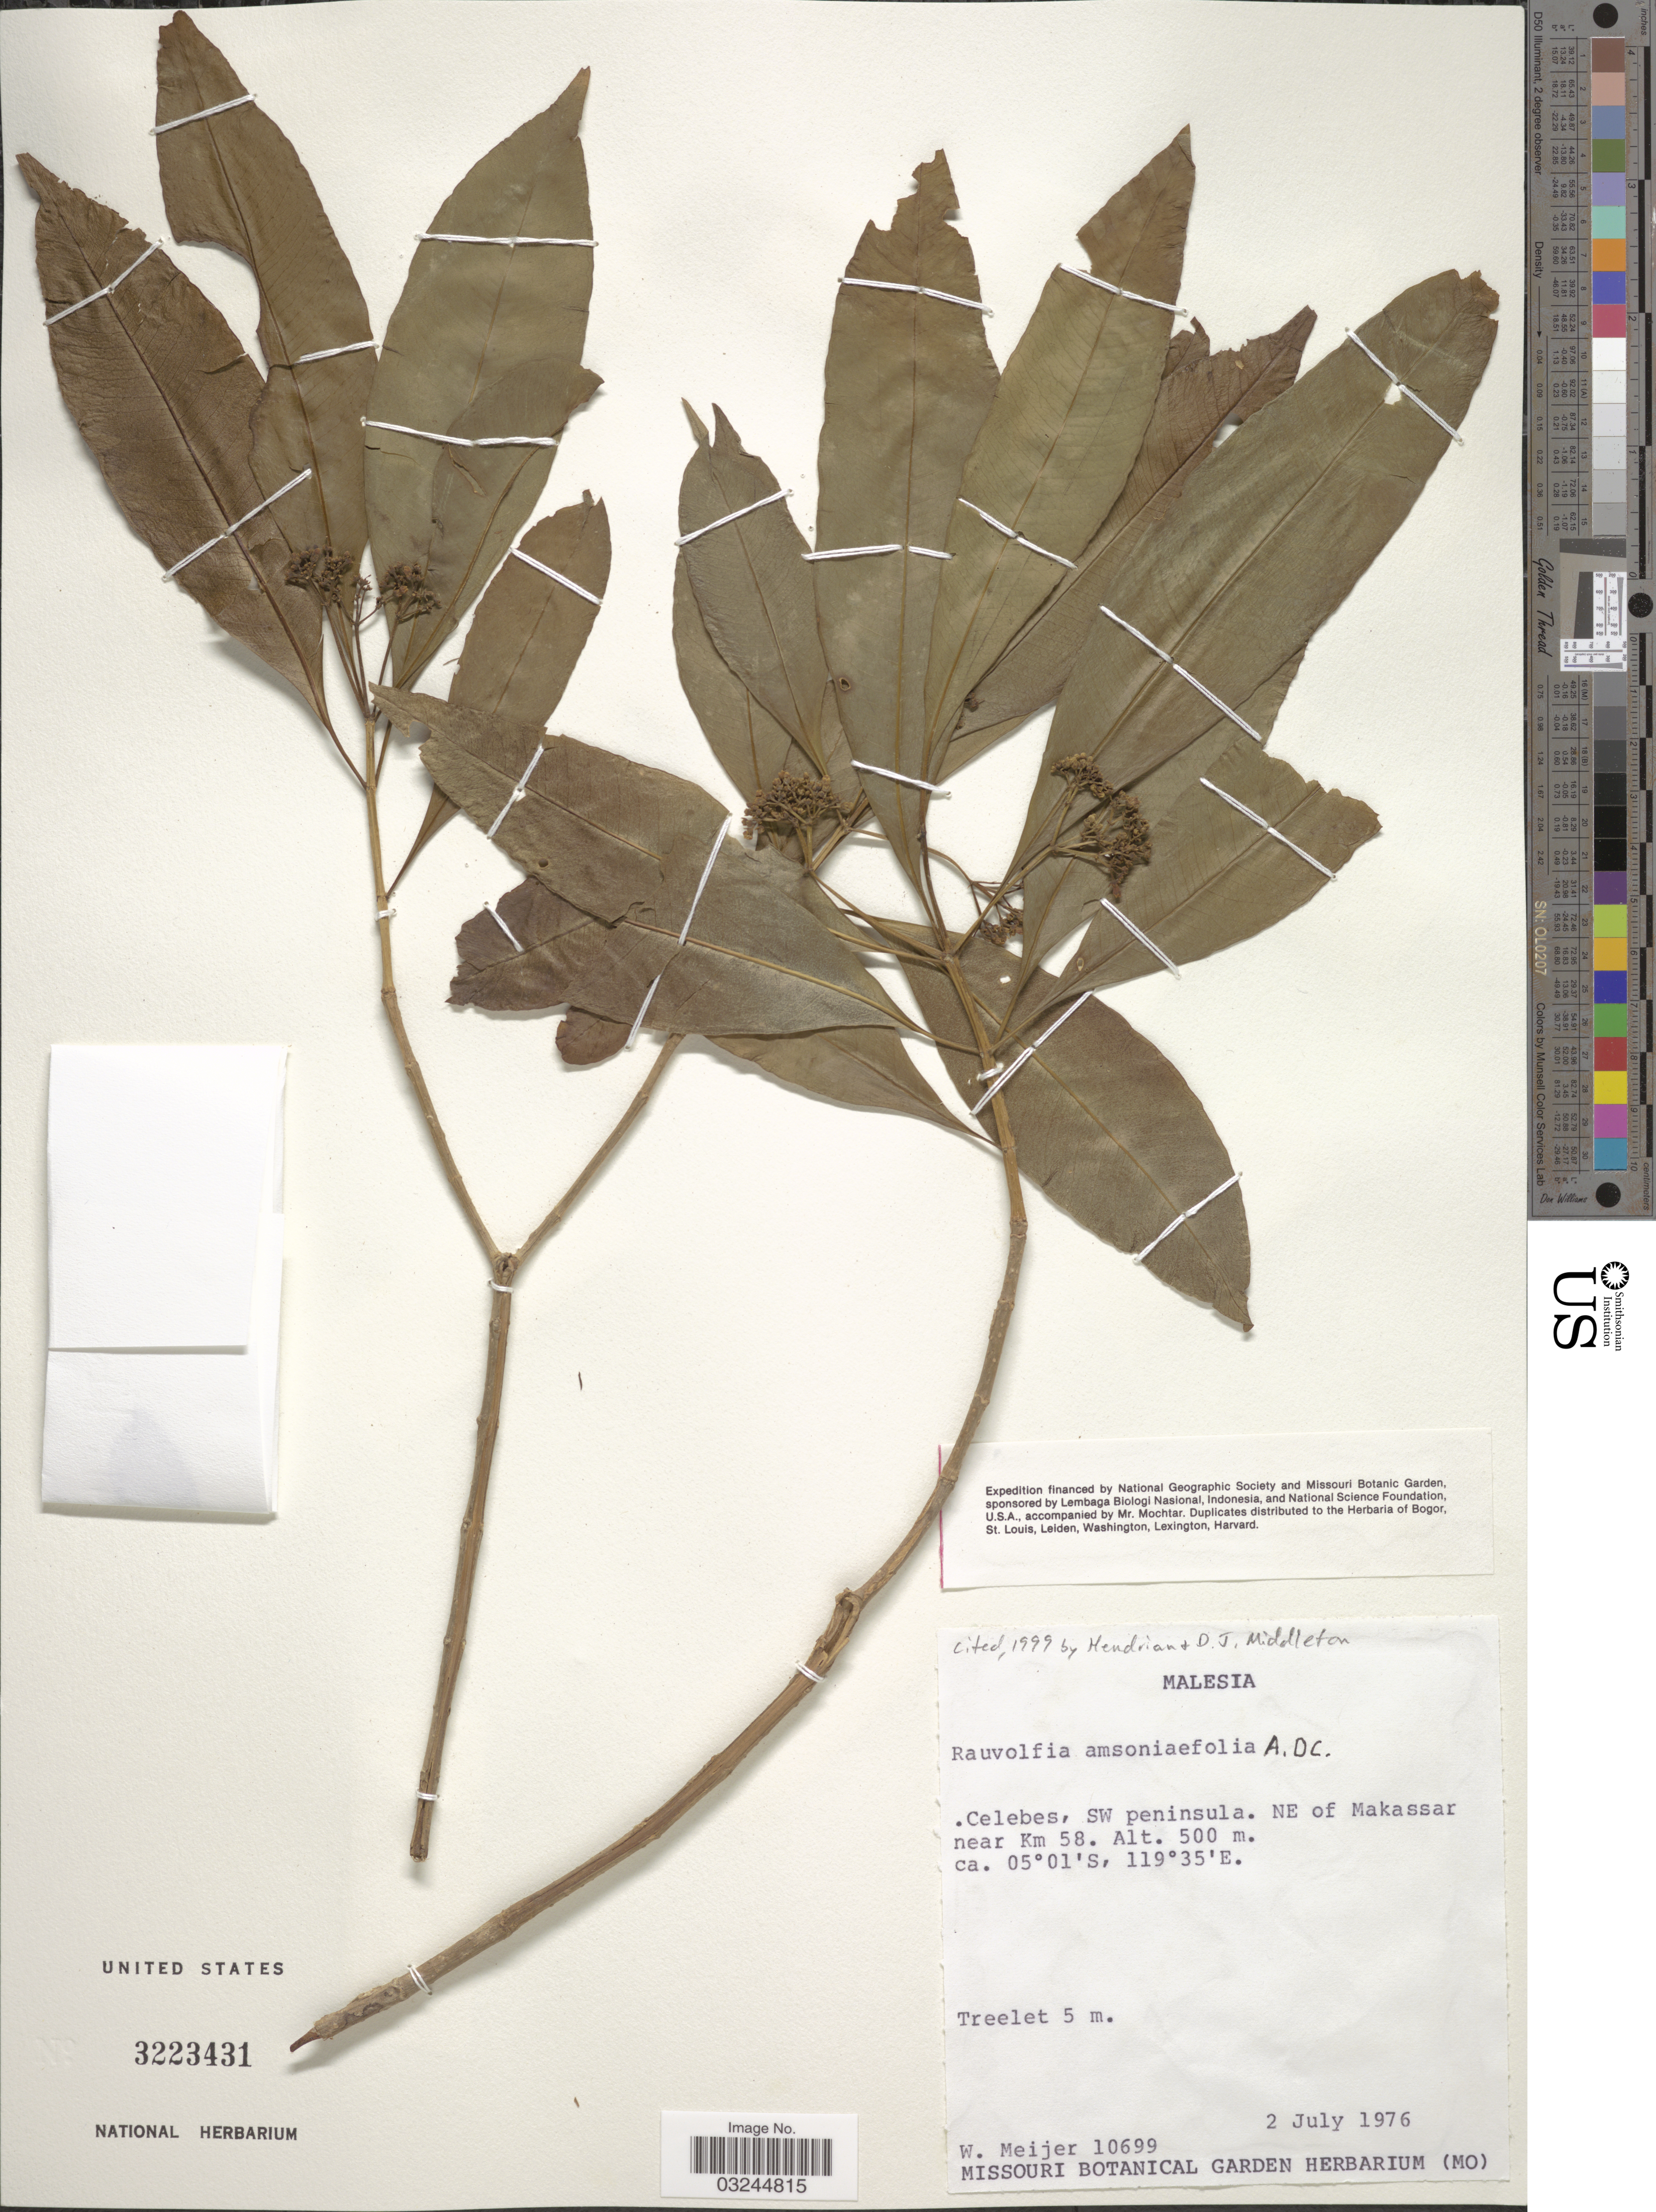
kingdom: Plantae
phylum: Tracheophyta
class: Magnoliopsida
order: Gentianales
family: Apocynaceae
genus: Rauvolfia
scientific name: Rauvolfia amsoniifolia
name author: A. DC.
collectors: W. Meijer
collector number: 10699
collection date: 1976-07-02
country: Malaysia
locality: Malesia. Celebes, SW peninsula. NE of Makassar near Km 58.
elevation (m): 500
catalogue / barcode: US 3223431